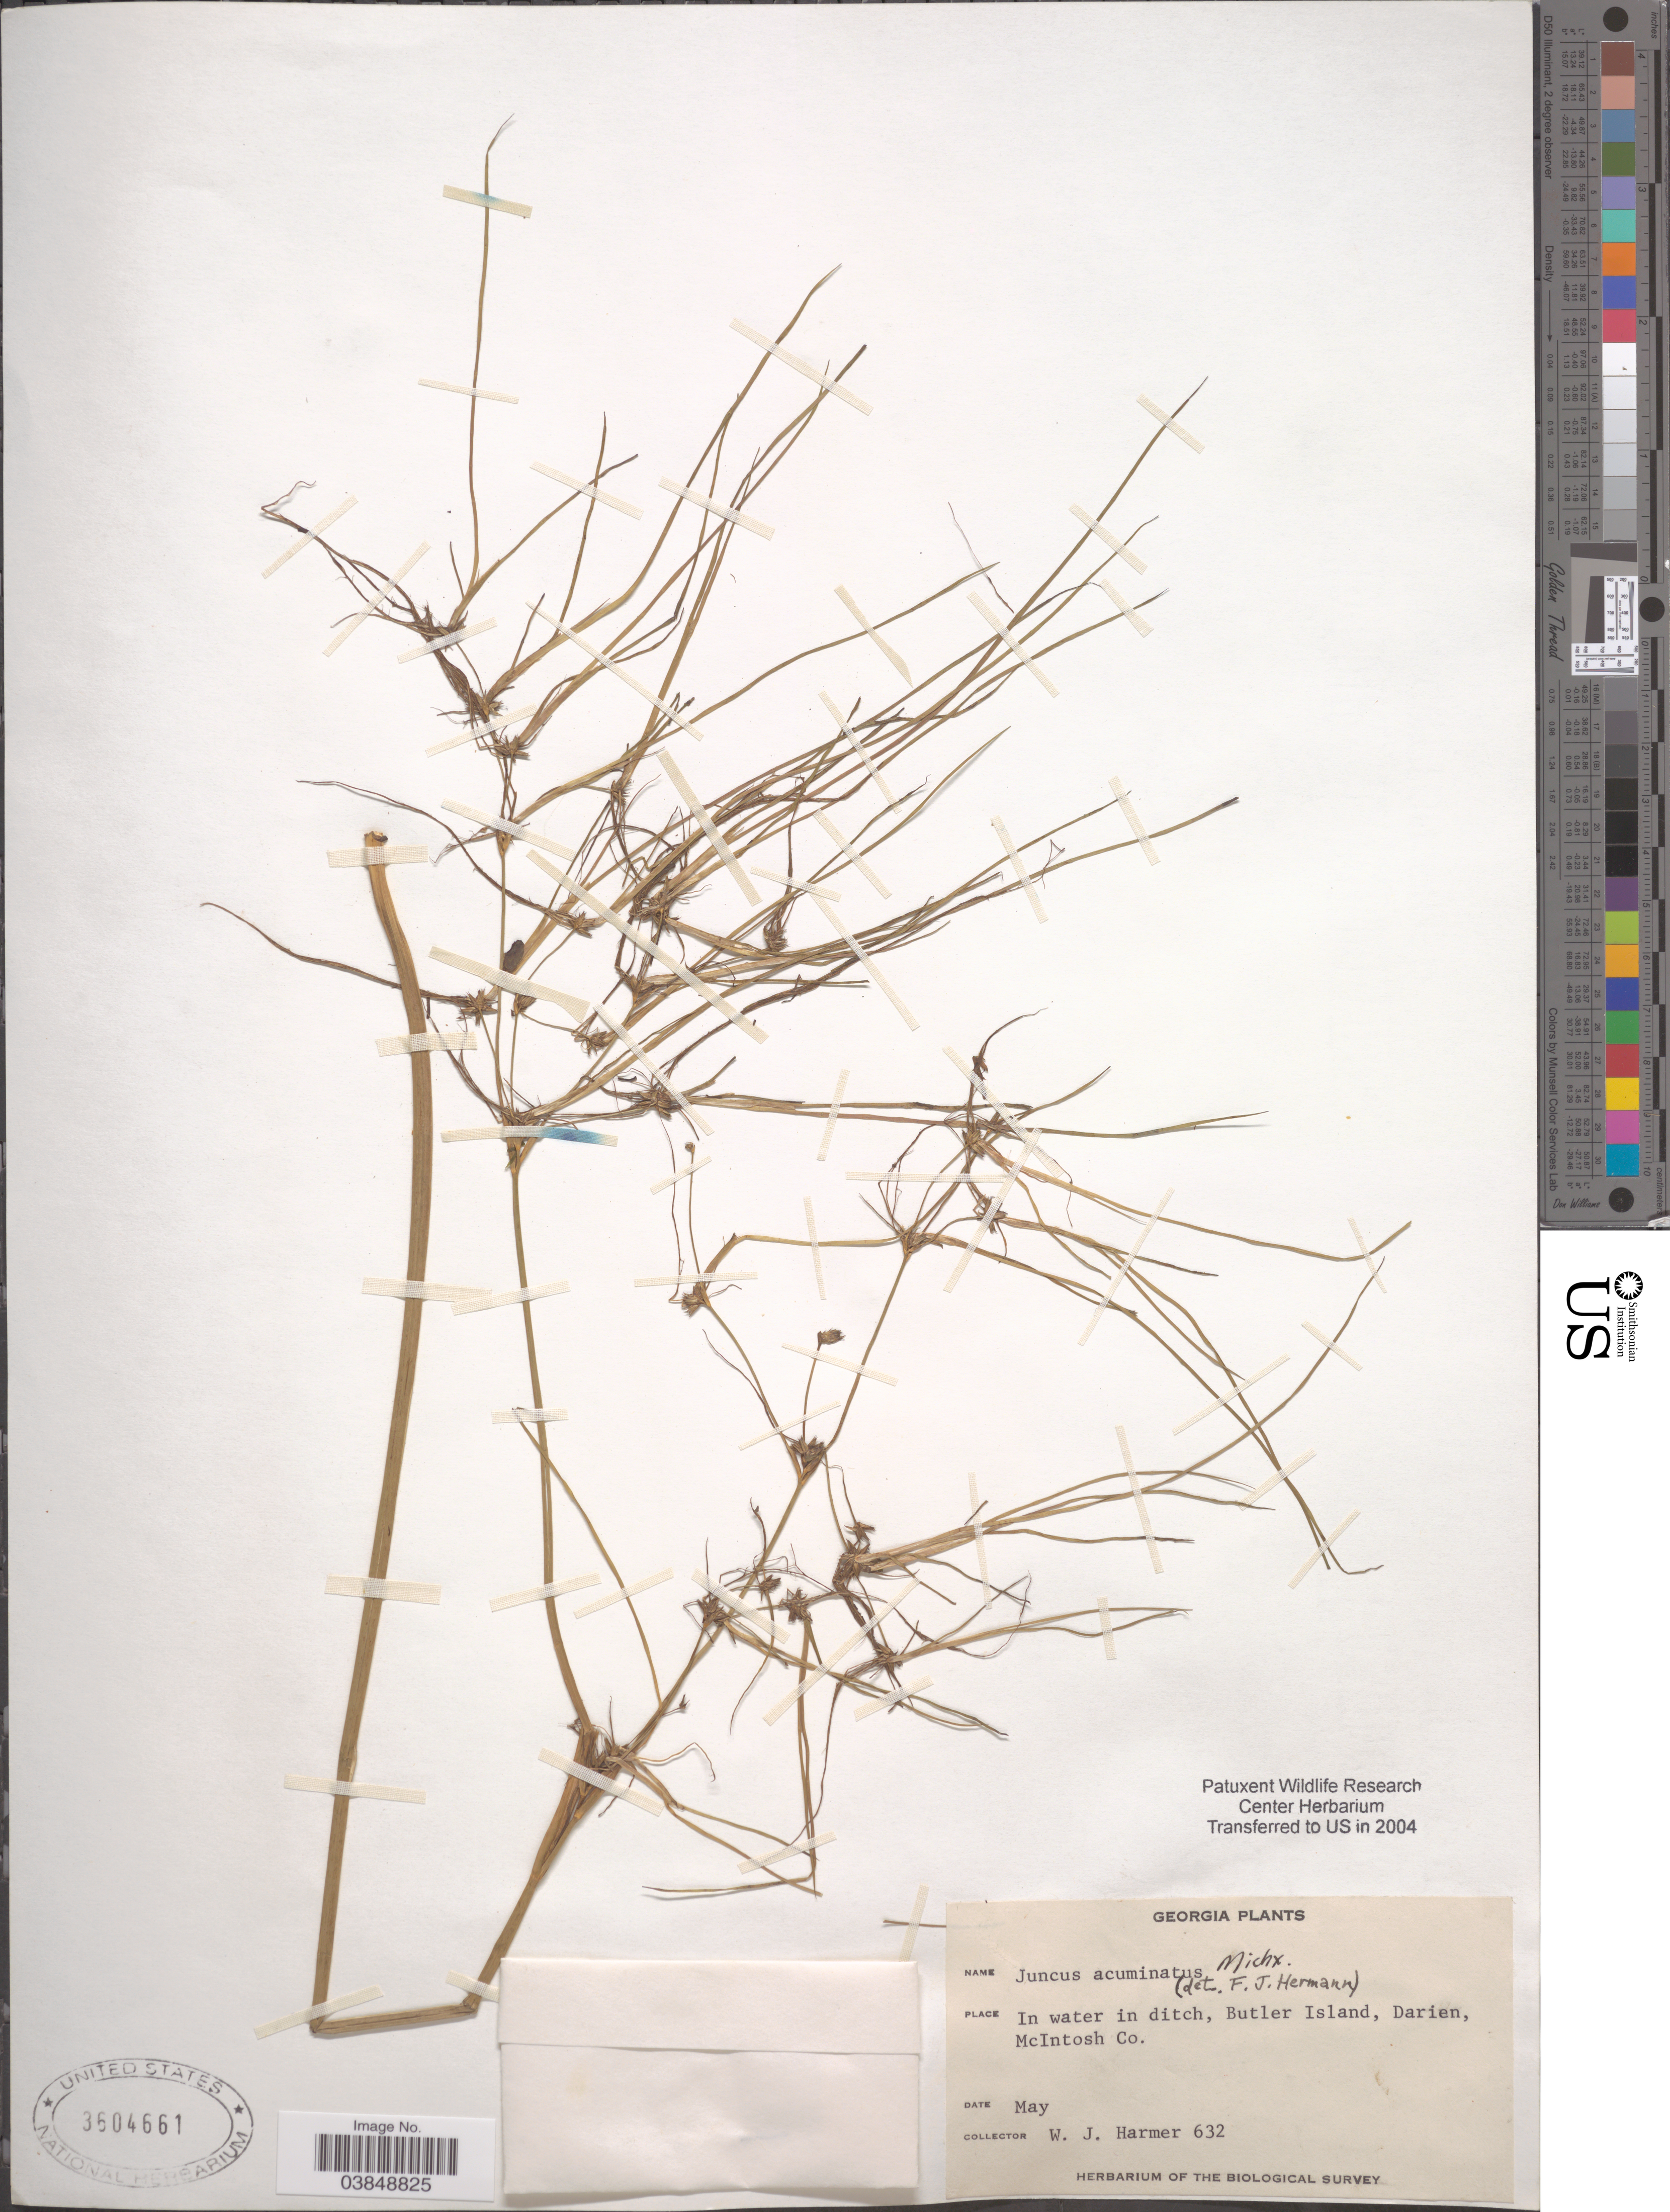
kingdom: Plantae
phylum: Tracheophyta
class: Liliopsida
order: Poales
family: Juncaceae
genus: Juncus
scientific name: Juncus acuminatus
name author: Michx.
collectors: W. Harmer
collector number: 632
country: United States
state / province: Georgia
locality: Butler Island, Darien, McIntosh Co.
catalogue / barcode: US 3604661